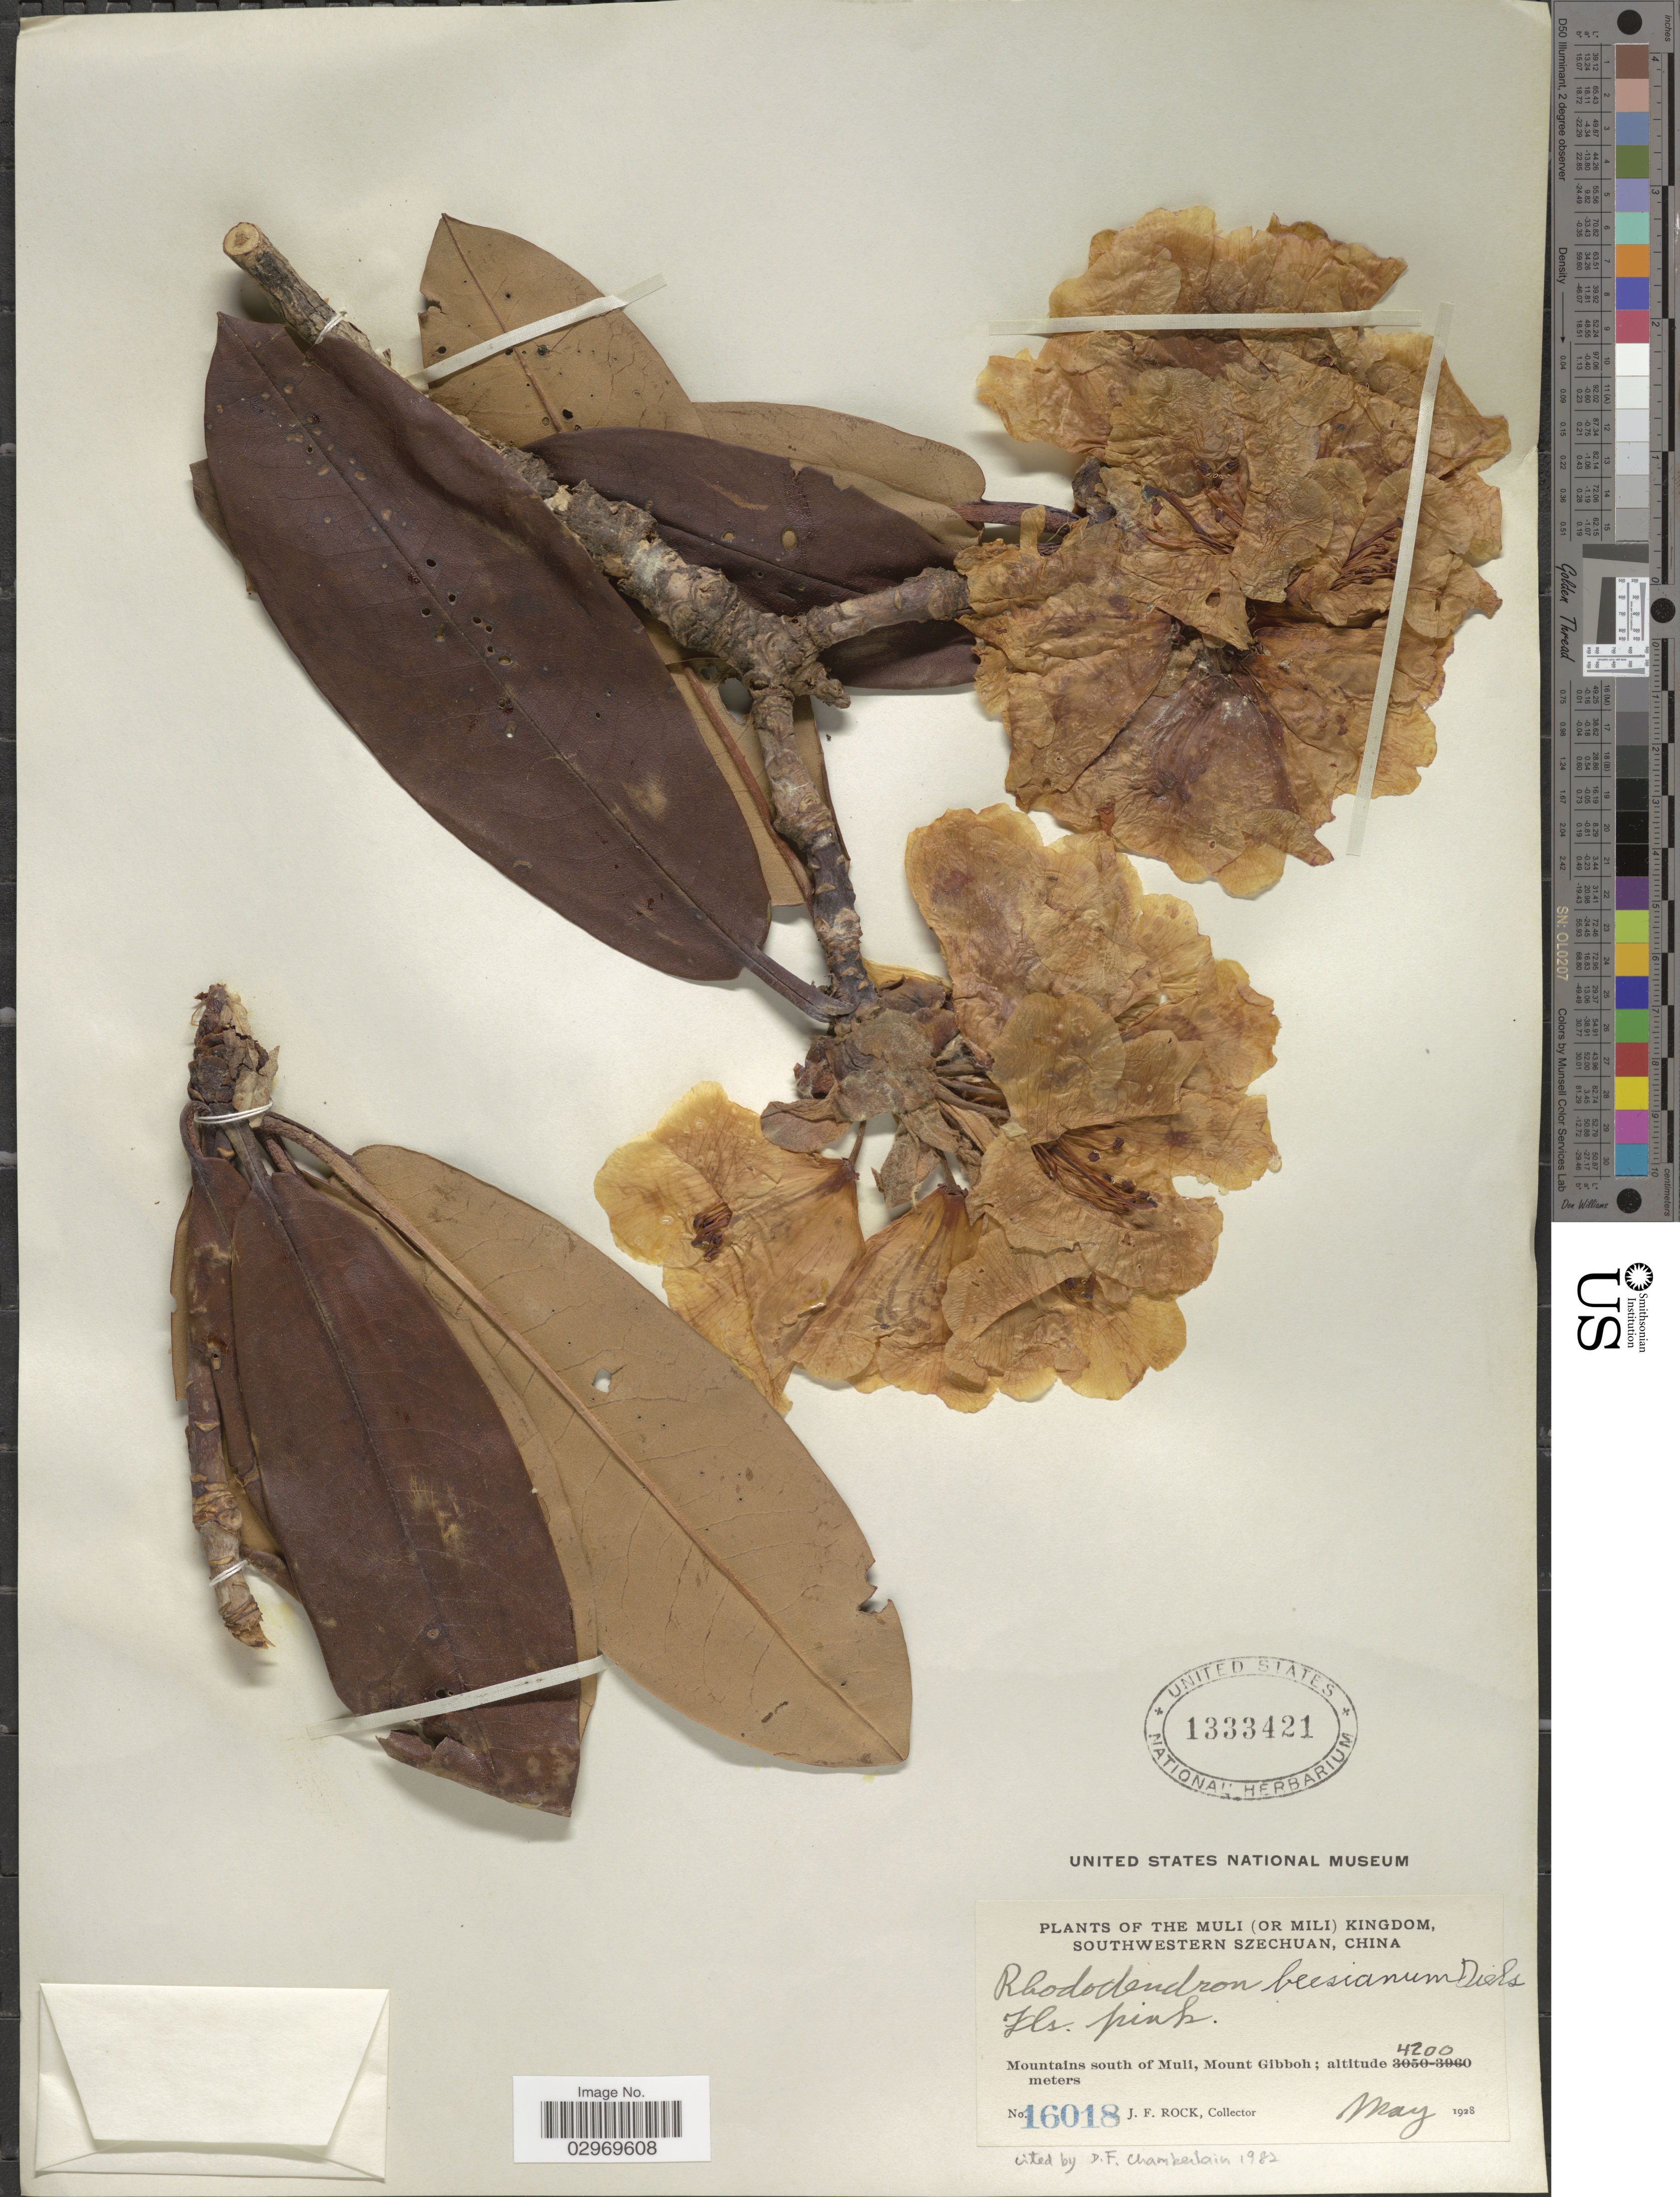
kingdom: Plantae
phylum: Tracheophyta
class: Magnoliopsida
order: Ericales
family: Ericaceae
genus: Rhododendron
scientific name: Rhododendron beesianum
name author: Diels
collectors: J. Rock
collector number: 16018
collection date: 1928-05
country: China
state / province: Sichuan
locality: Southwestern Szechuan, Mountains south of Muli, Mount Gibboh.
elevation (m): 4200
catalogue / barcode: US 1333421